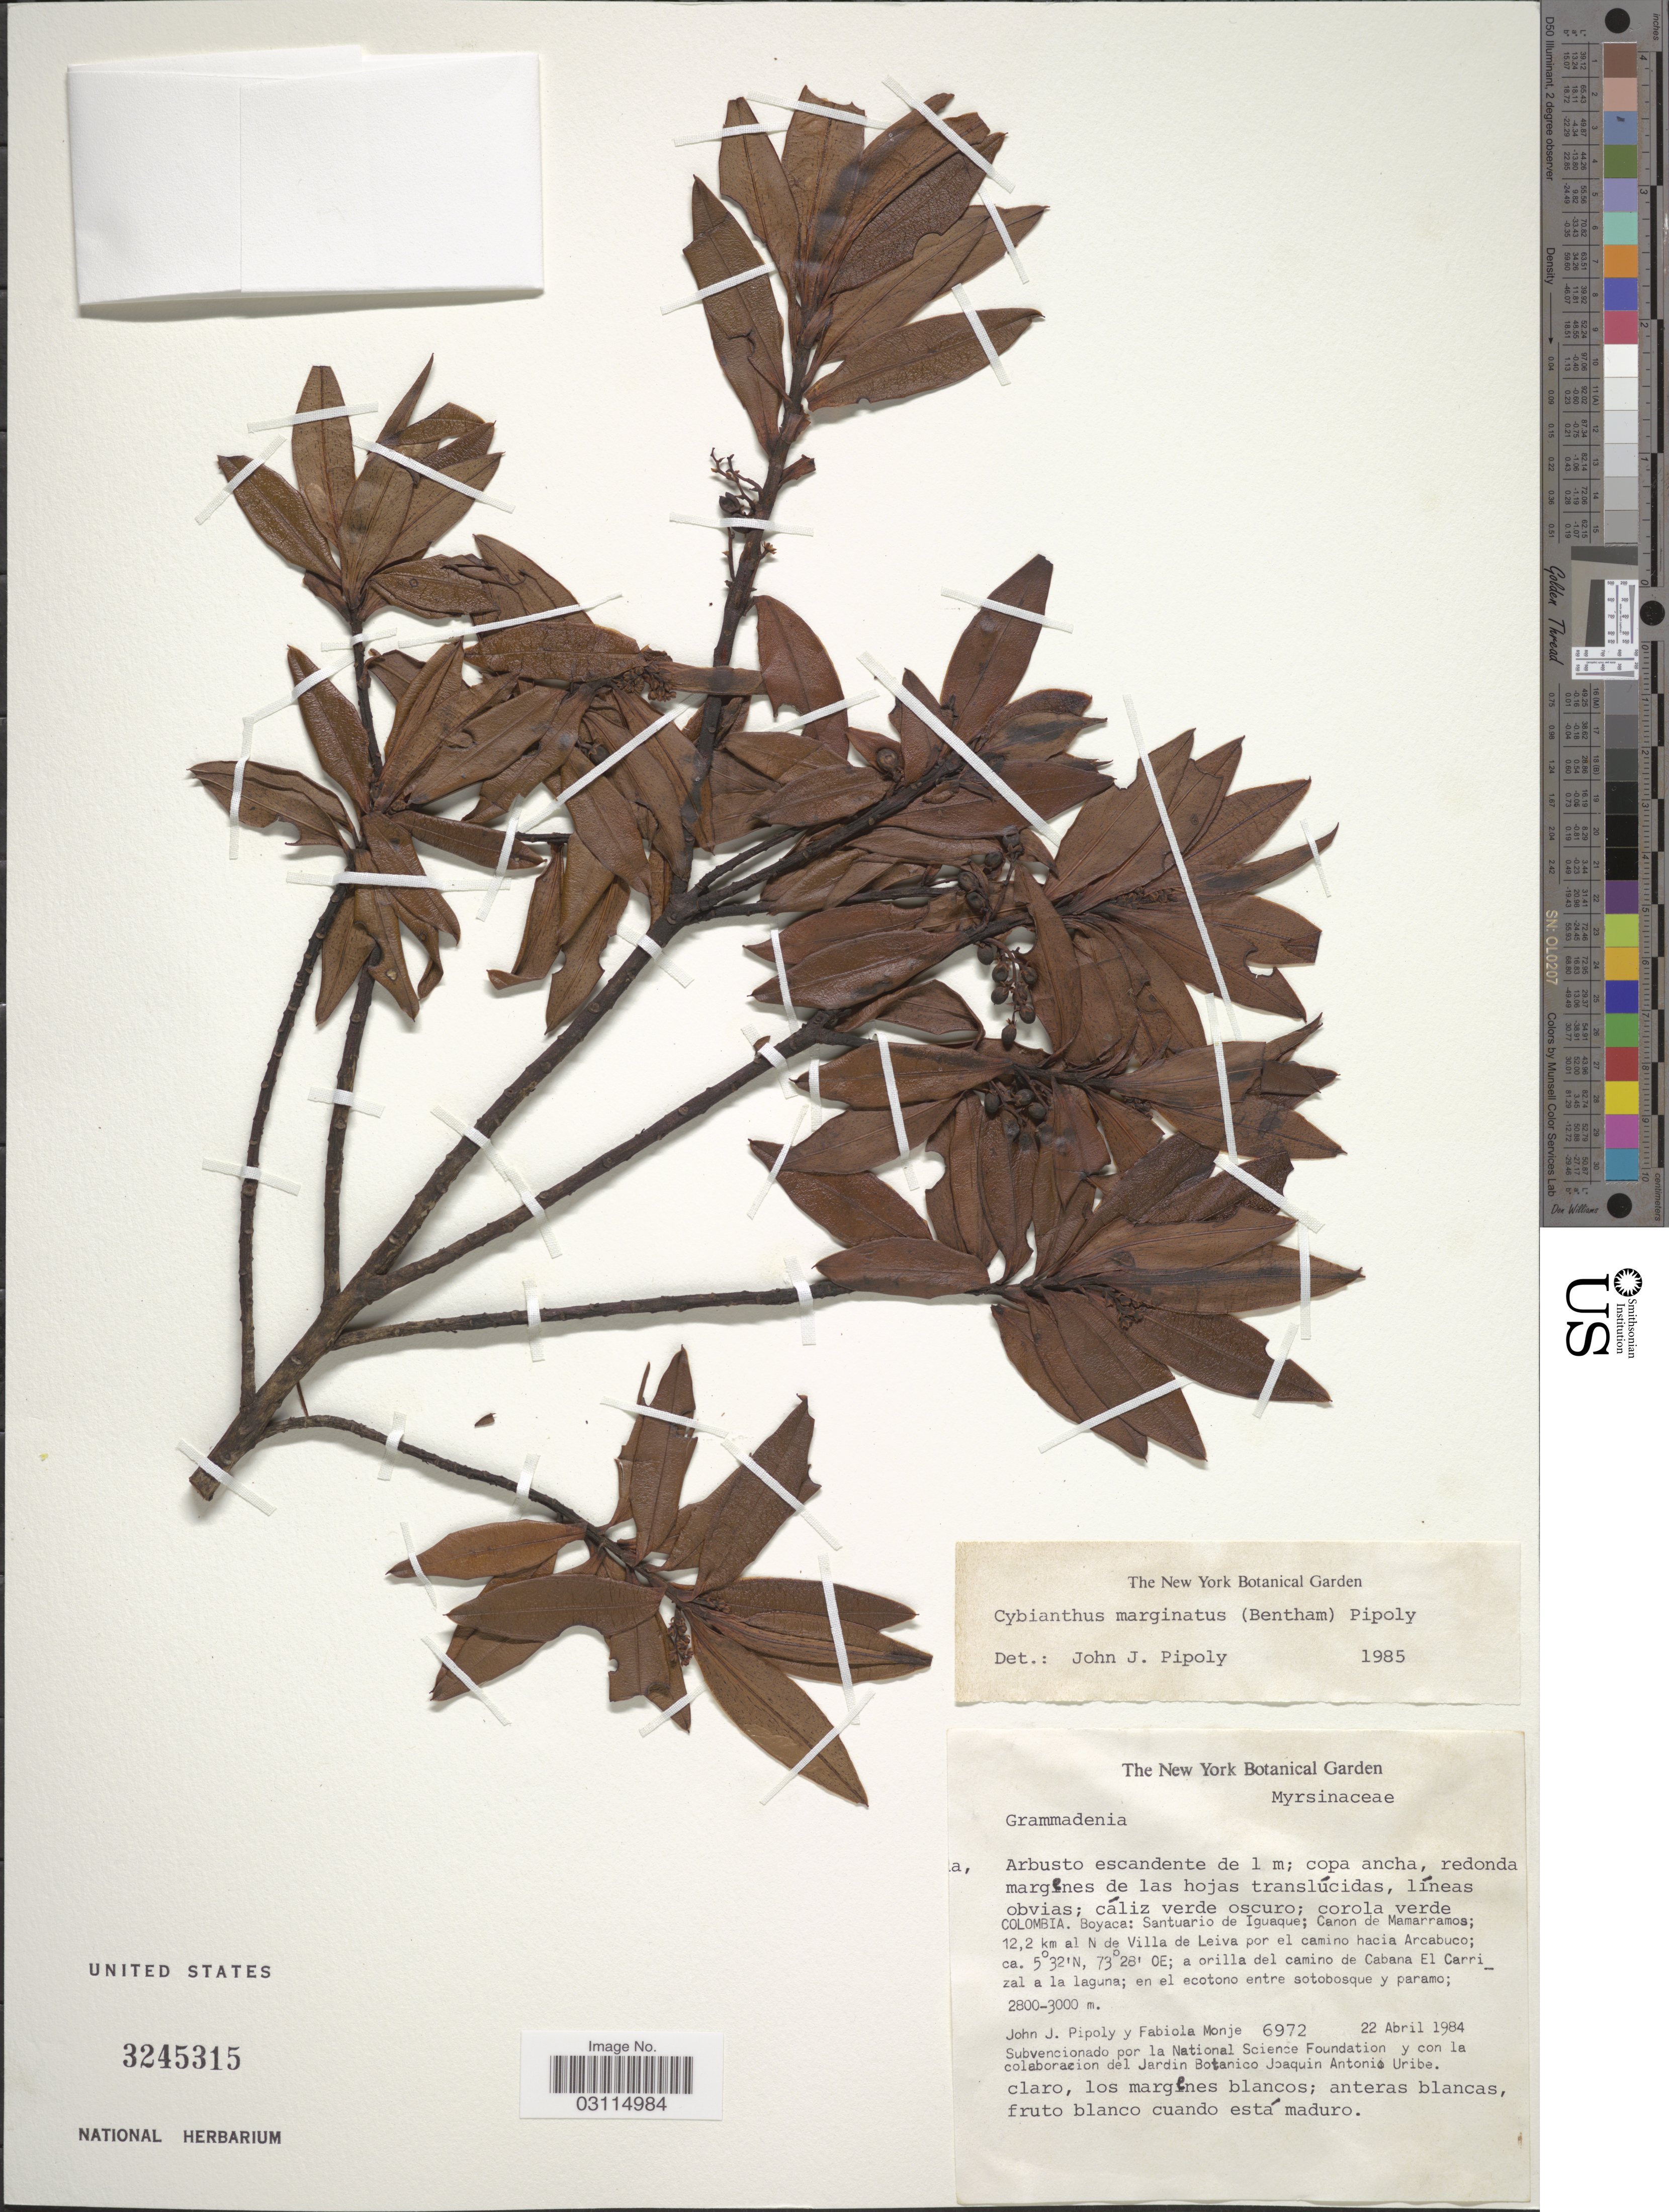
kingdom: Plantae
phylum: Tracheophyta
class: Magnoliopsida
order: Ericales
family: Primulaceae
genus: Cybianthus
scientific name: Cybianthus marginatus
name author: (Benth.) Pipoly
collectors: J. J. Pipoly & F. Monje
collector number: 6972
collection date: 1984-04-22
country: Colombia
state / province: Boyacá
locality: Santuario de Iguaque; Cañon de Mamarramos; 12,2 km al N de Villa de Leiva por el camino hacia Arcabuco; a orilla del camino de Cabaña El Carrizal la laguna en el ecótono entre sotobosque y páramo.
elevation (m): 2800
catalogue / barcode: US 3245315